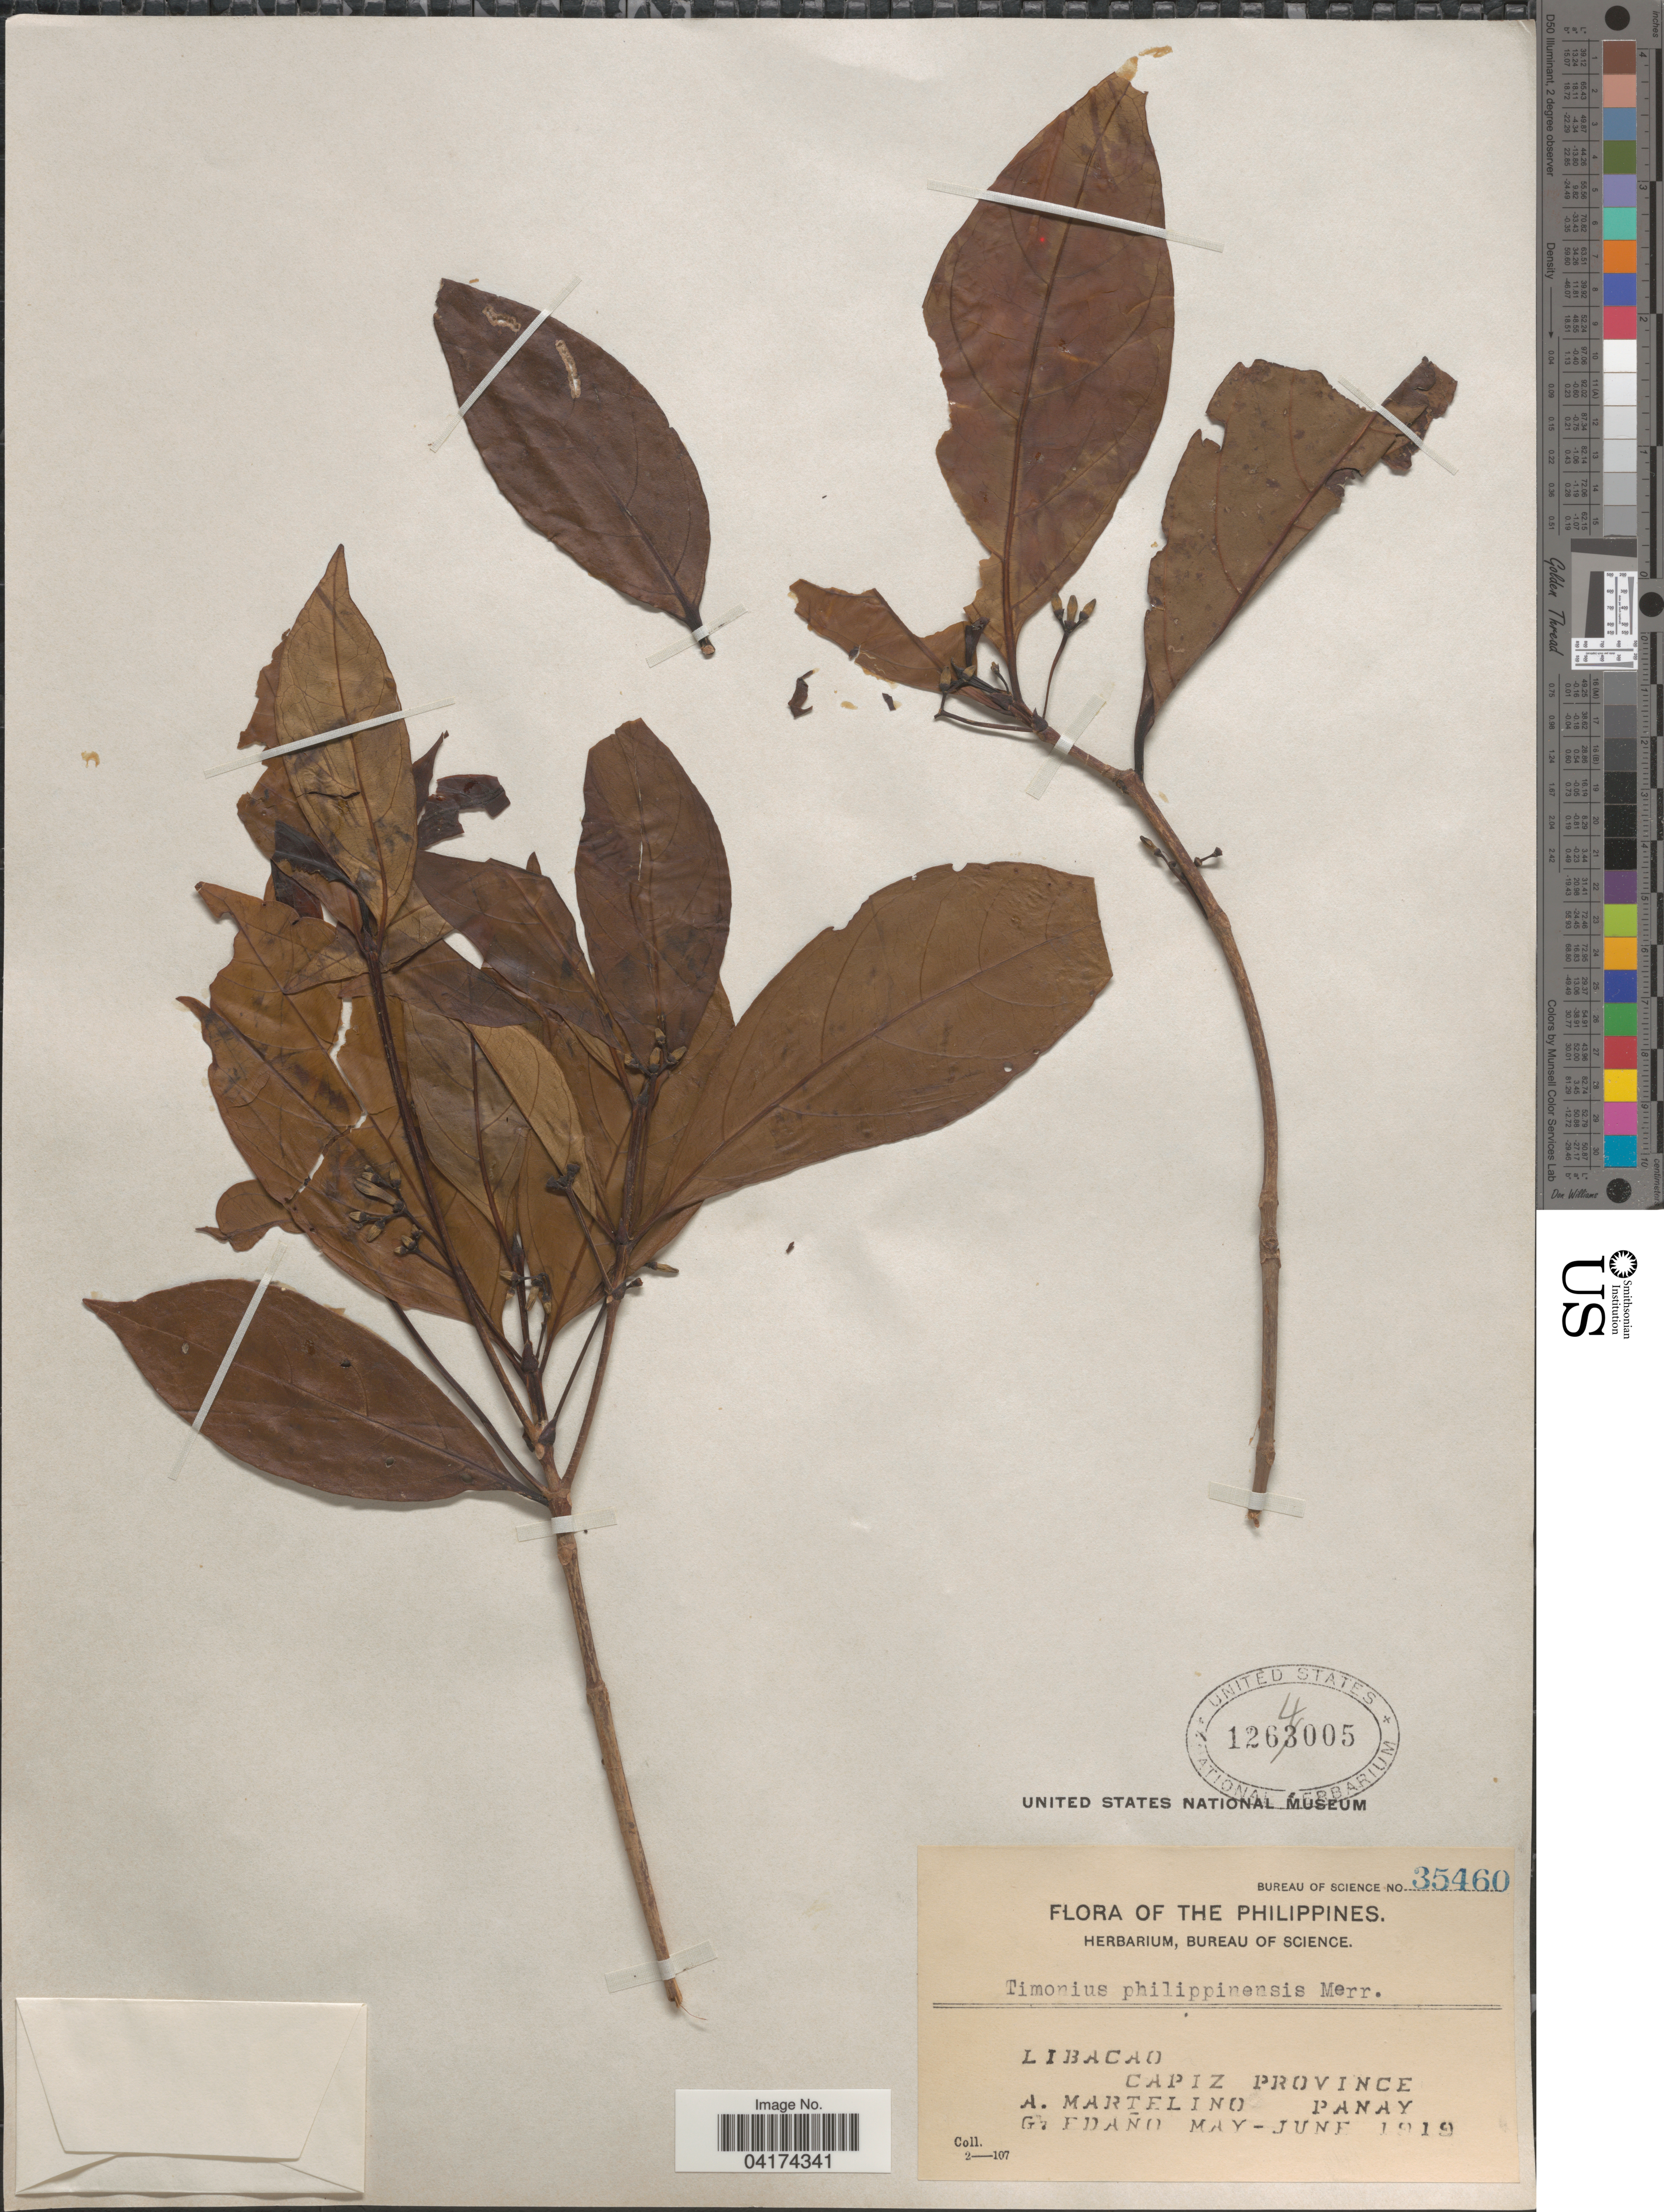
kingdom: Plantae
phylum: Tracheophyta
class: Magnoliopsida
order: Gentianales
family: Rubiaceae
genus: Timonius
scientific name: Timonius philippinensis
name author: Merr.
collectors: A. Martelino & G. Edaño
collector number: Bureau of Science 35460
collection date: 1919-05/1919-06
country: Philippines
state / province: Western Visayas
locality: Libacao. Capiz Province. Panay.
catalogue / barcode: US 1263005